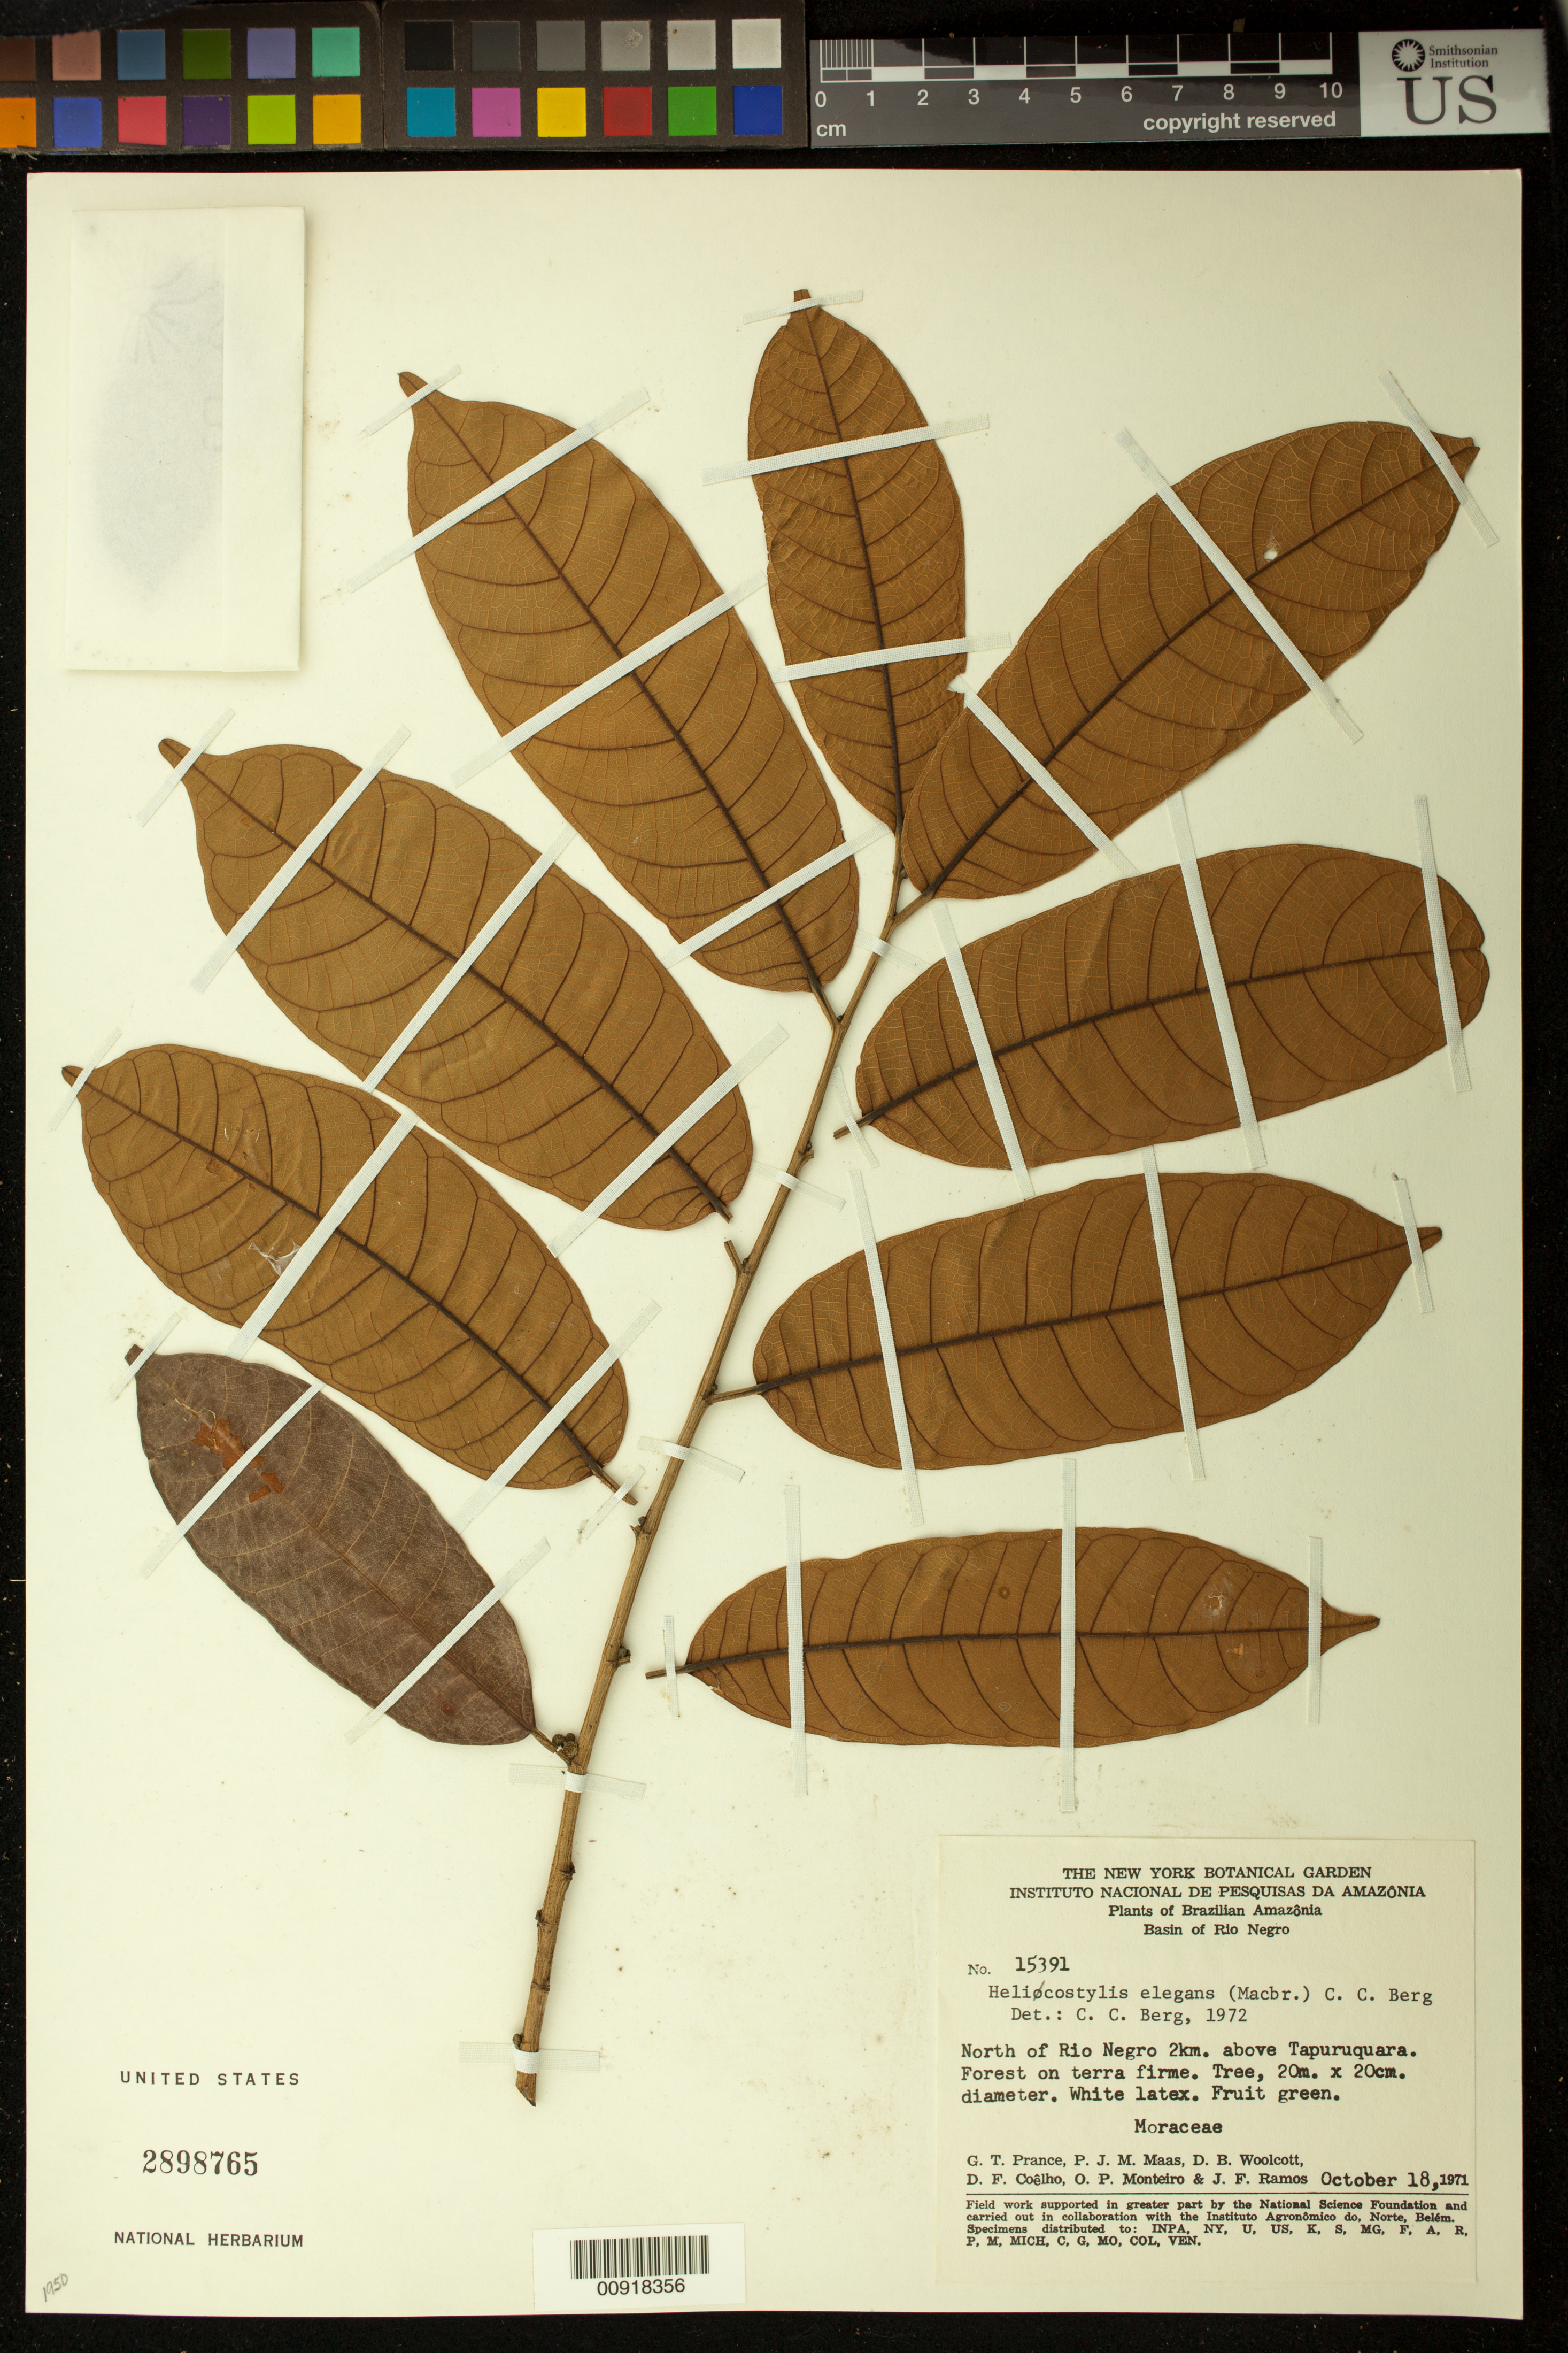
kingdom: Plantae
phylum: Tracheophyta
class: Magnoliopsida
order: Rosales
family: Moraceae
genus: Helicostylis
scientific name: Helicostylis elegans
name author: (J.F. Macbr.) C.C. Berg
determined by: Berg, C. C.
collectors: G. T. Prance, P. Maas, D. B. Woolcott, D. F. Coêlho, O. P. Monteiro & J. F. Ramos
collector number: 15391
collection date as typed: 18-Oct-71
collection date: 1971-10-18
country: Brazil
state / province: Amazonas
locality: Río Negro, 2 km above Tapuruquara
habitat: Forest on terra firme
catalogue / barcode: US 2898765